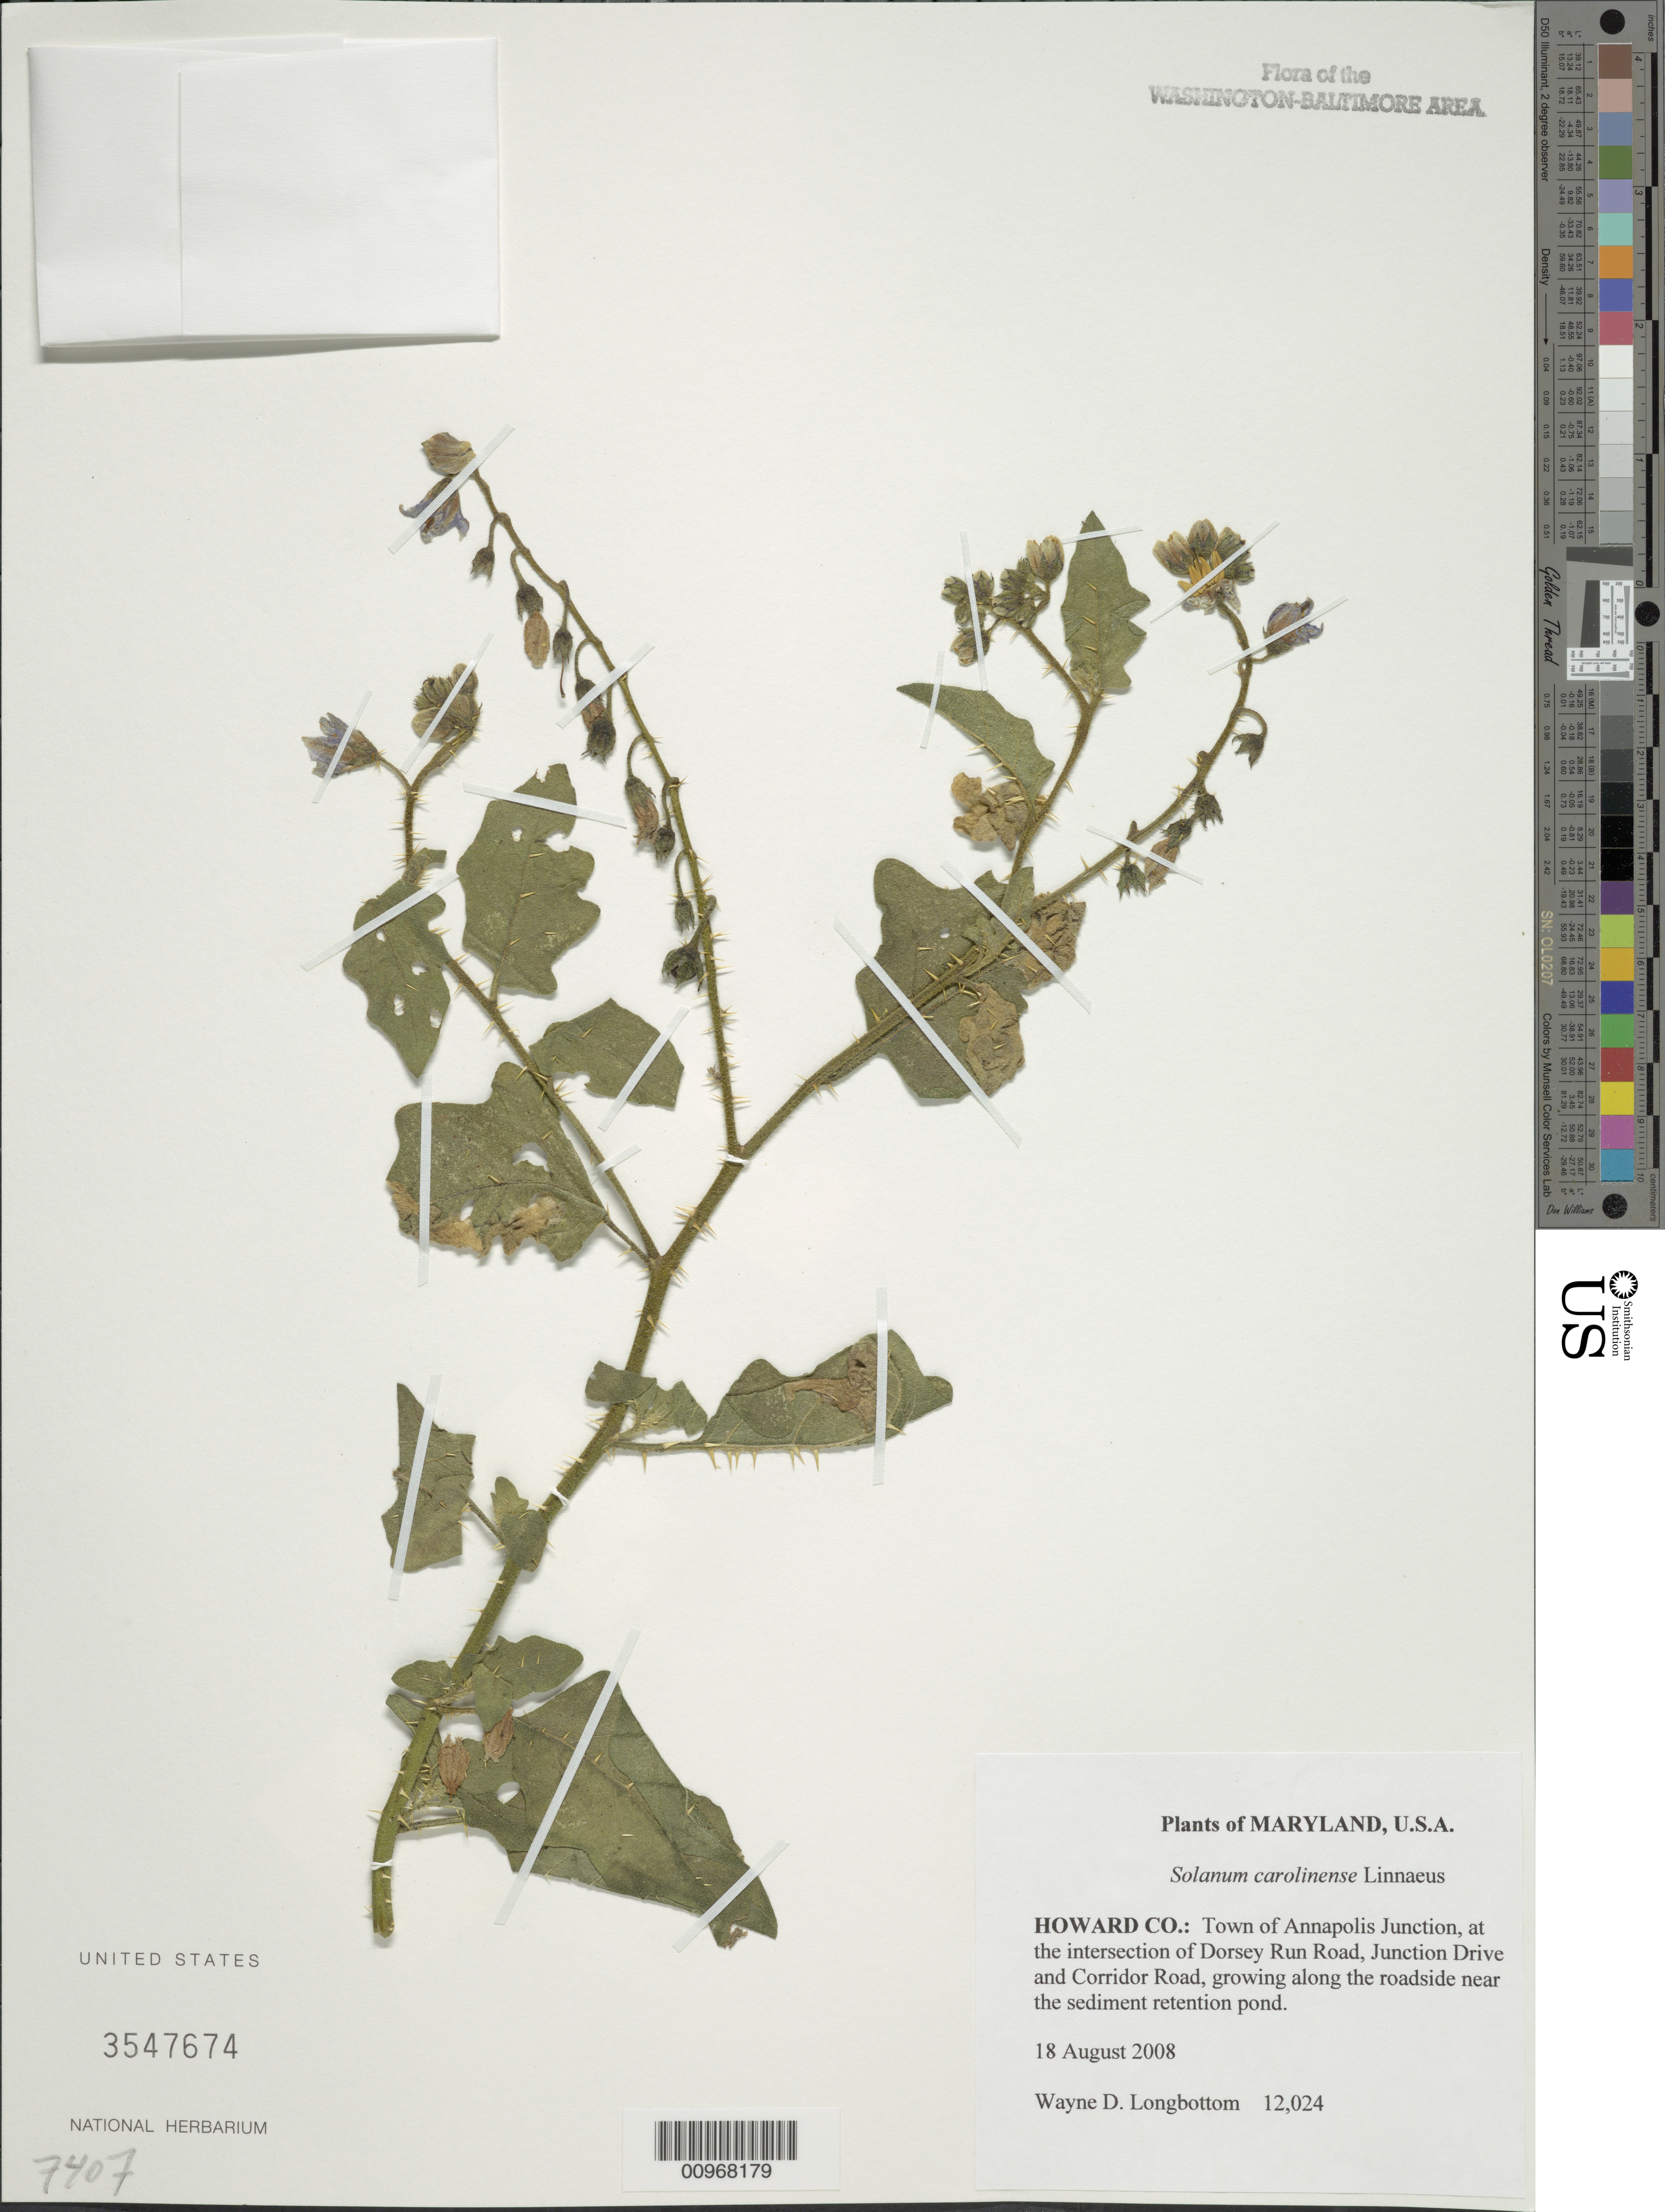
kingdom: Plantae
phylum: Tracheophyta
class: Magnoliopsida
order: Solanales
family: Solanaceae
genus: Solanum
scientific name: Solanum carolinense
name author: L.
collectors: W. D. Longbottom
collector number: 12024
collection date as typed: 18 August 2008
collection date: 2008-08-18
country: United States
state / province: Maryland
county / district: Howard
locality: Town of Annapolis Junction, at the intersection of Dorsey Run road, Junction Drive and Corridor Road.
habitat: Growing along the roadside near the sediment retention pond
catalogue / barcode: US 3547674